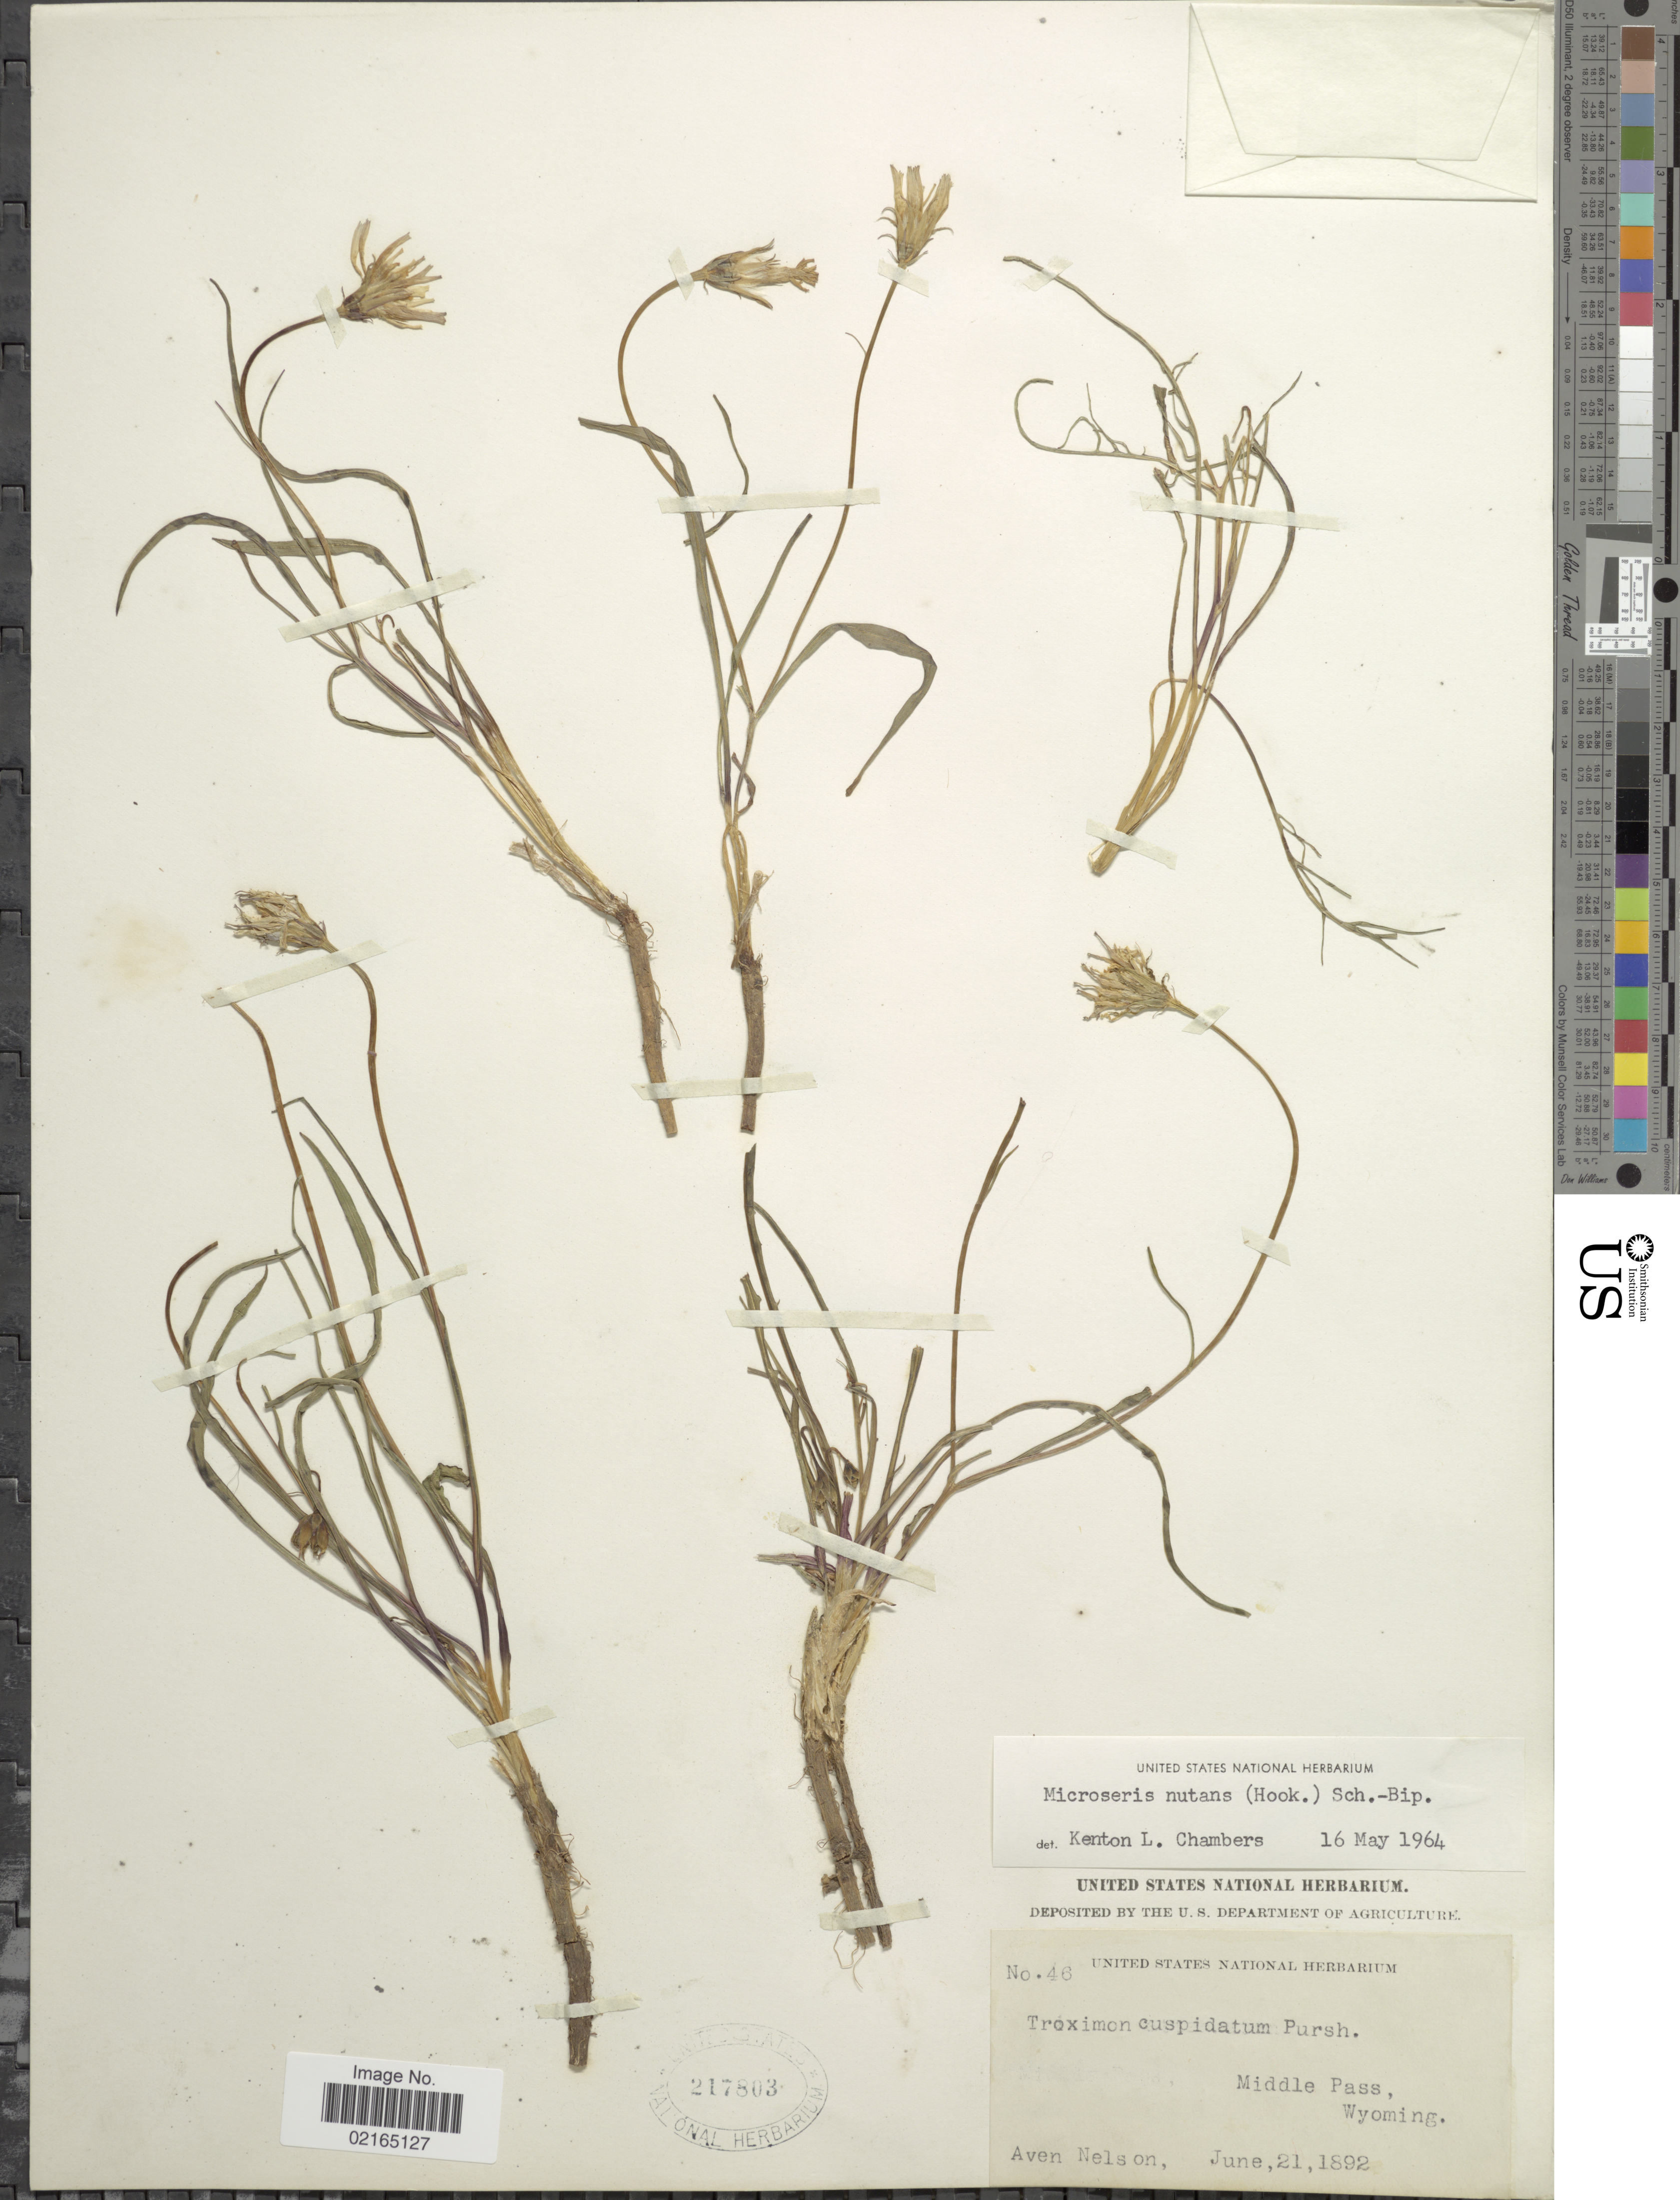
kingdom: Plantae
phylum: Tracheophyta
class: Magnoliopsida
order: Asterales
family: Asteraceae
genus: Microseris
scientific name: Microseris nutans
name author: (Hook.) Sch. Bip.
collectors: A. Nelson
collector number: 46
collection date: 1892-06-21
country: United States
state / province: Wyoming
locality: Middle Pass.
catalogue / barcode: US 217803